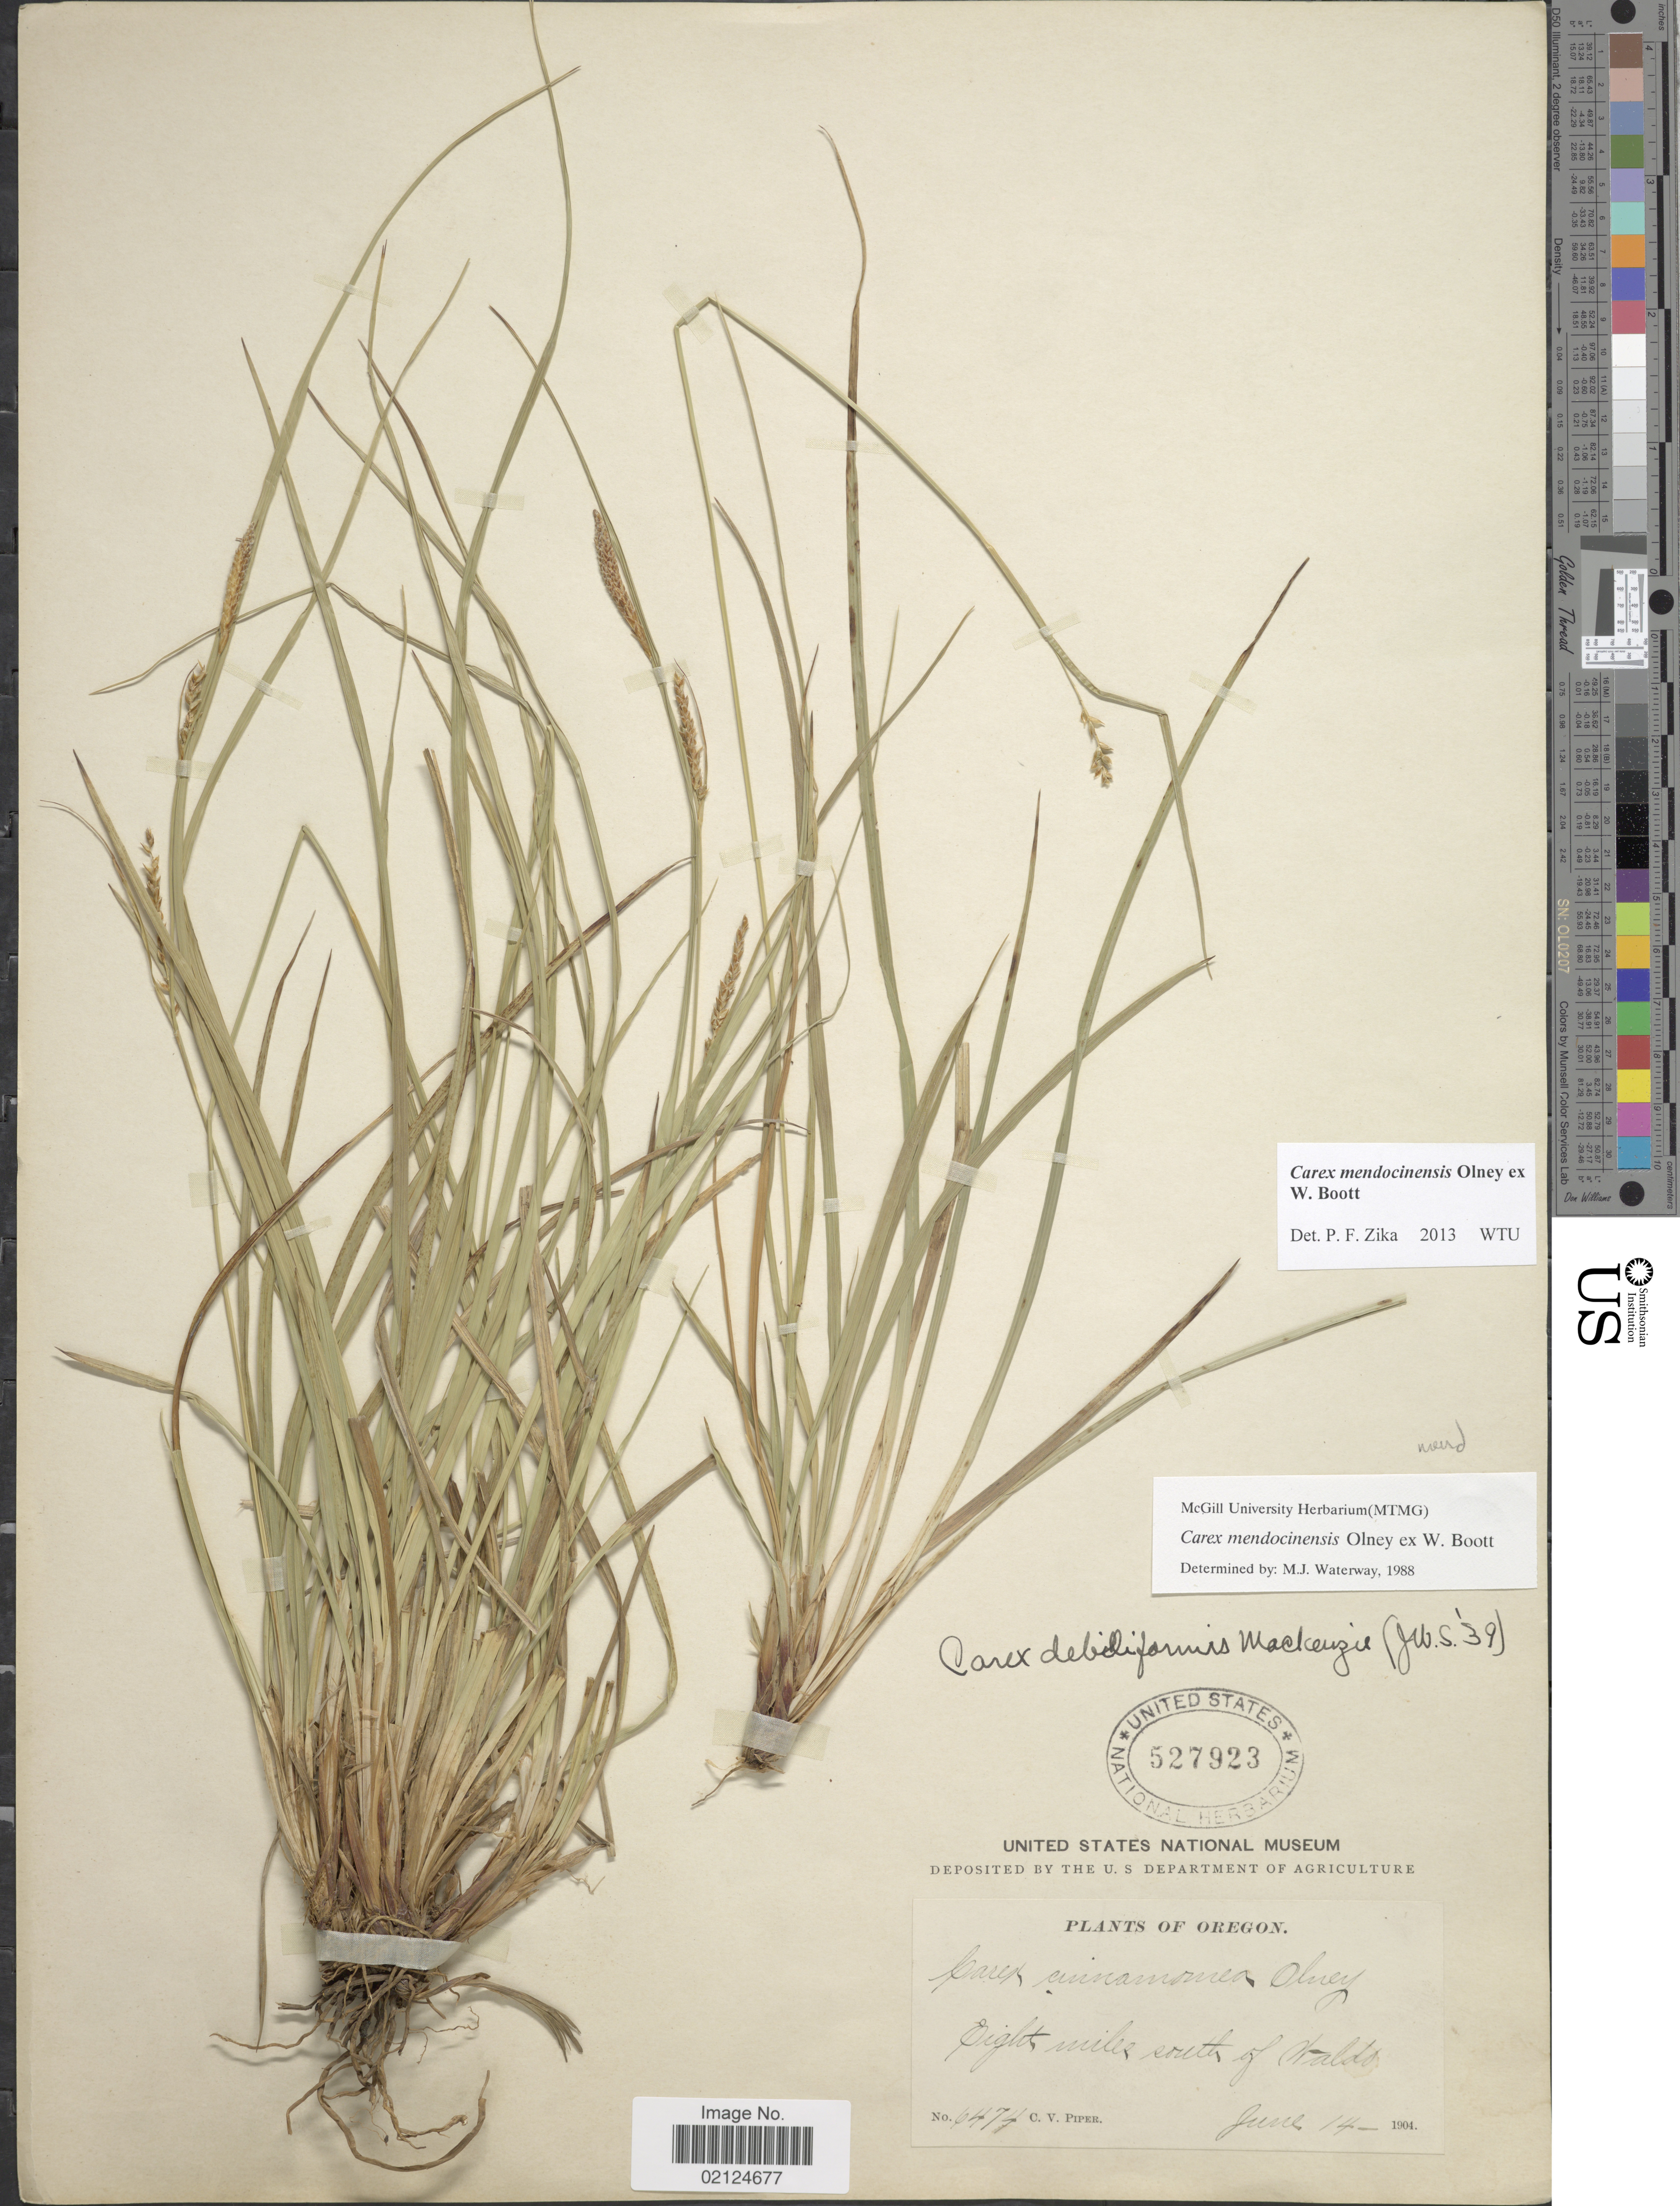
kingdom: Plantae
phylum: Tracheophyta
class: Liliopsida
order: Poales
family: Cyperaceae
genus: Carex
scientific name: Carex mendocinensis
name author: Olney ex Boott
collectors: C. V. Piper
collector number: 6474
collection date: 1904-06-14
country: United States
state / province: Oregon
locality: Eight miles south of Waldo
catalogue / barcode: US 527923